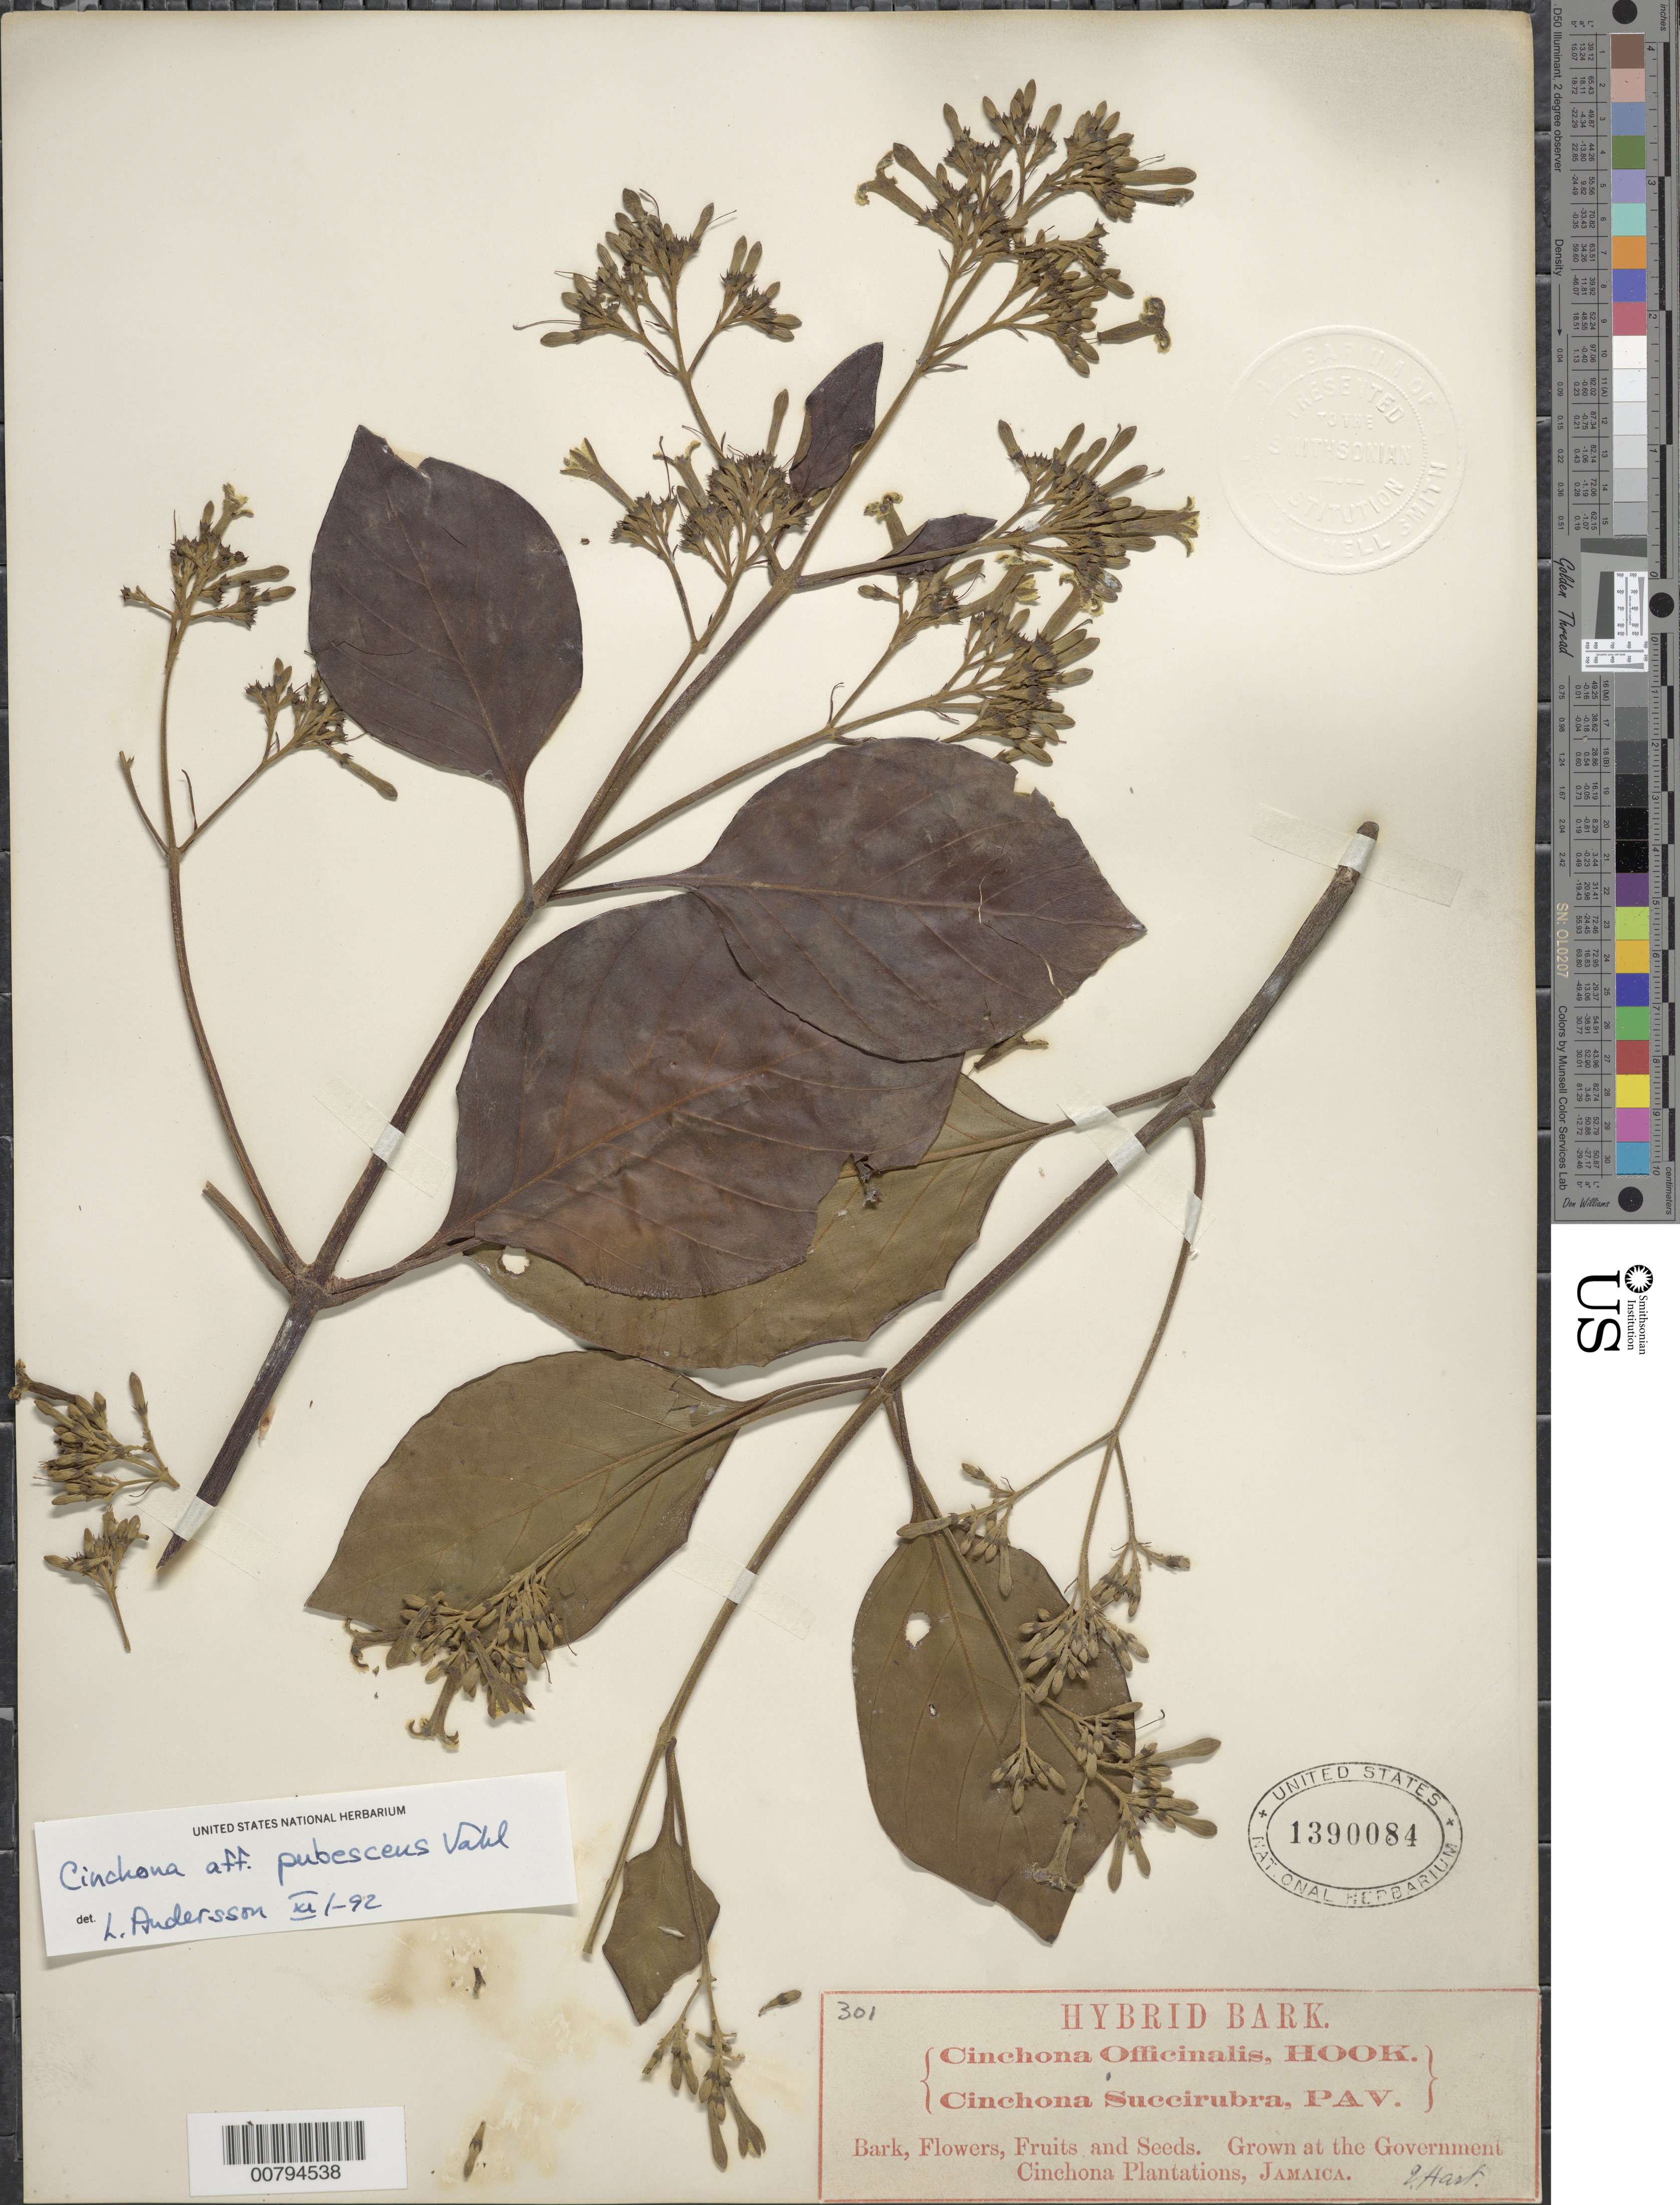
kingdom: Plantae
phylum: Tracheophyta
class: Magnoliopsida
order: Gentianales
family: Rubiaceae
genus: Cinchona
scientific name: Cinchona pubescens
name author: Vahl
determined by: Andersson, [Bengt] Lennart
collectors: J. Hart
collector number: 301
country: Jamaica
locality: Grown at the Government Cinchona Plantations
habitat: Plantation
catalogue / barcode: US 1390084